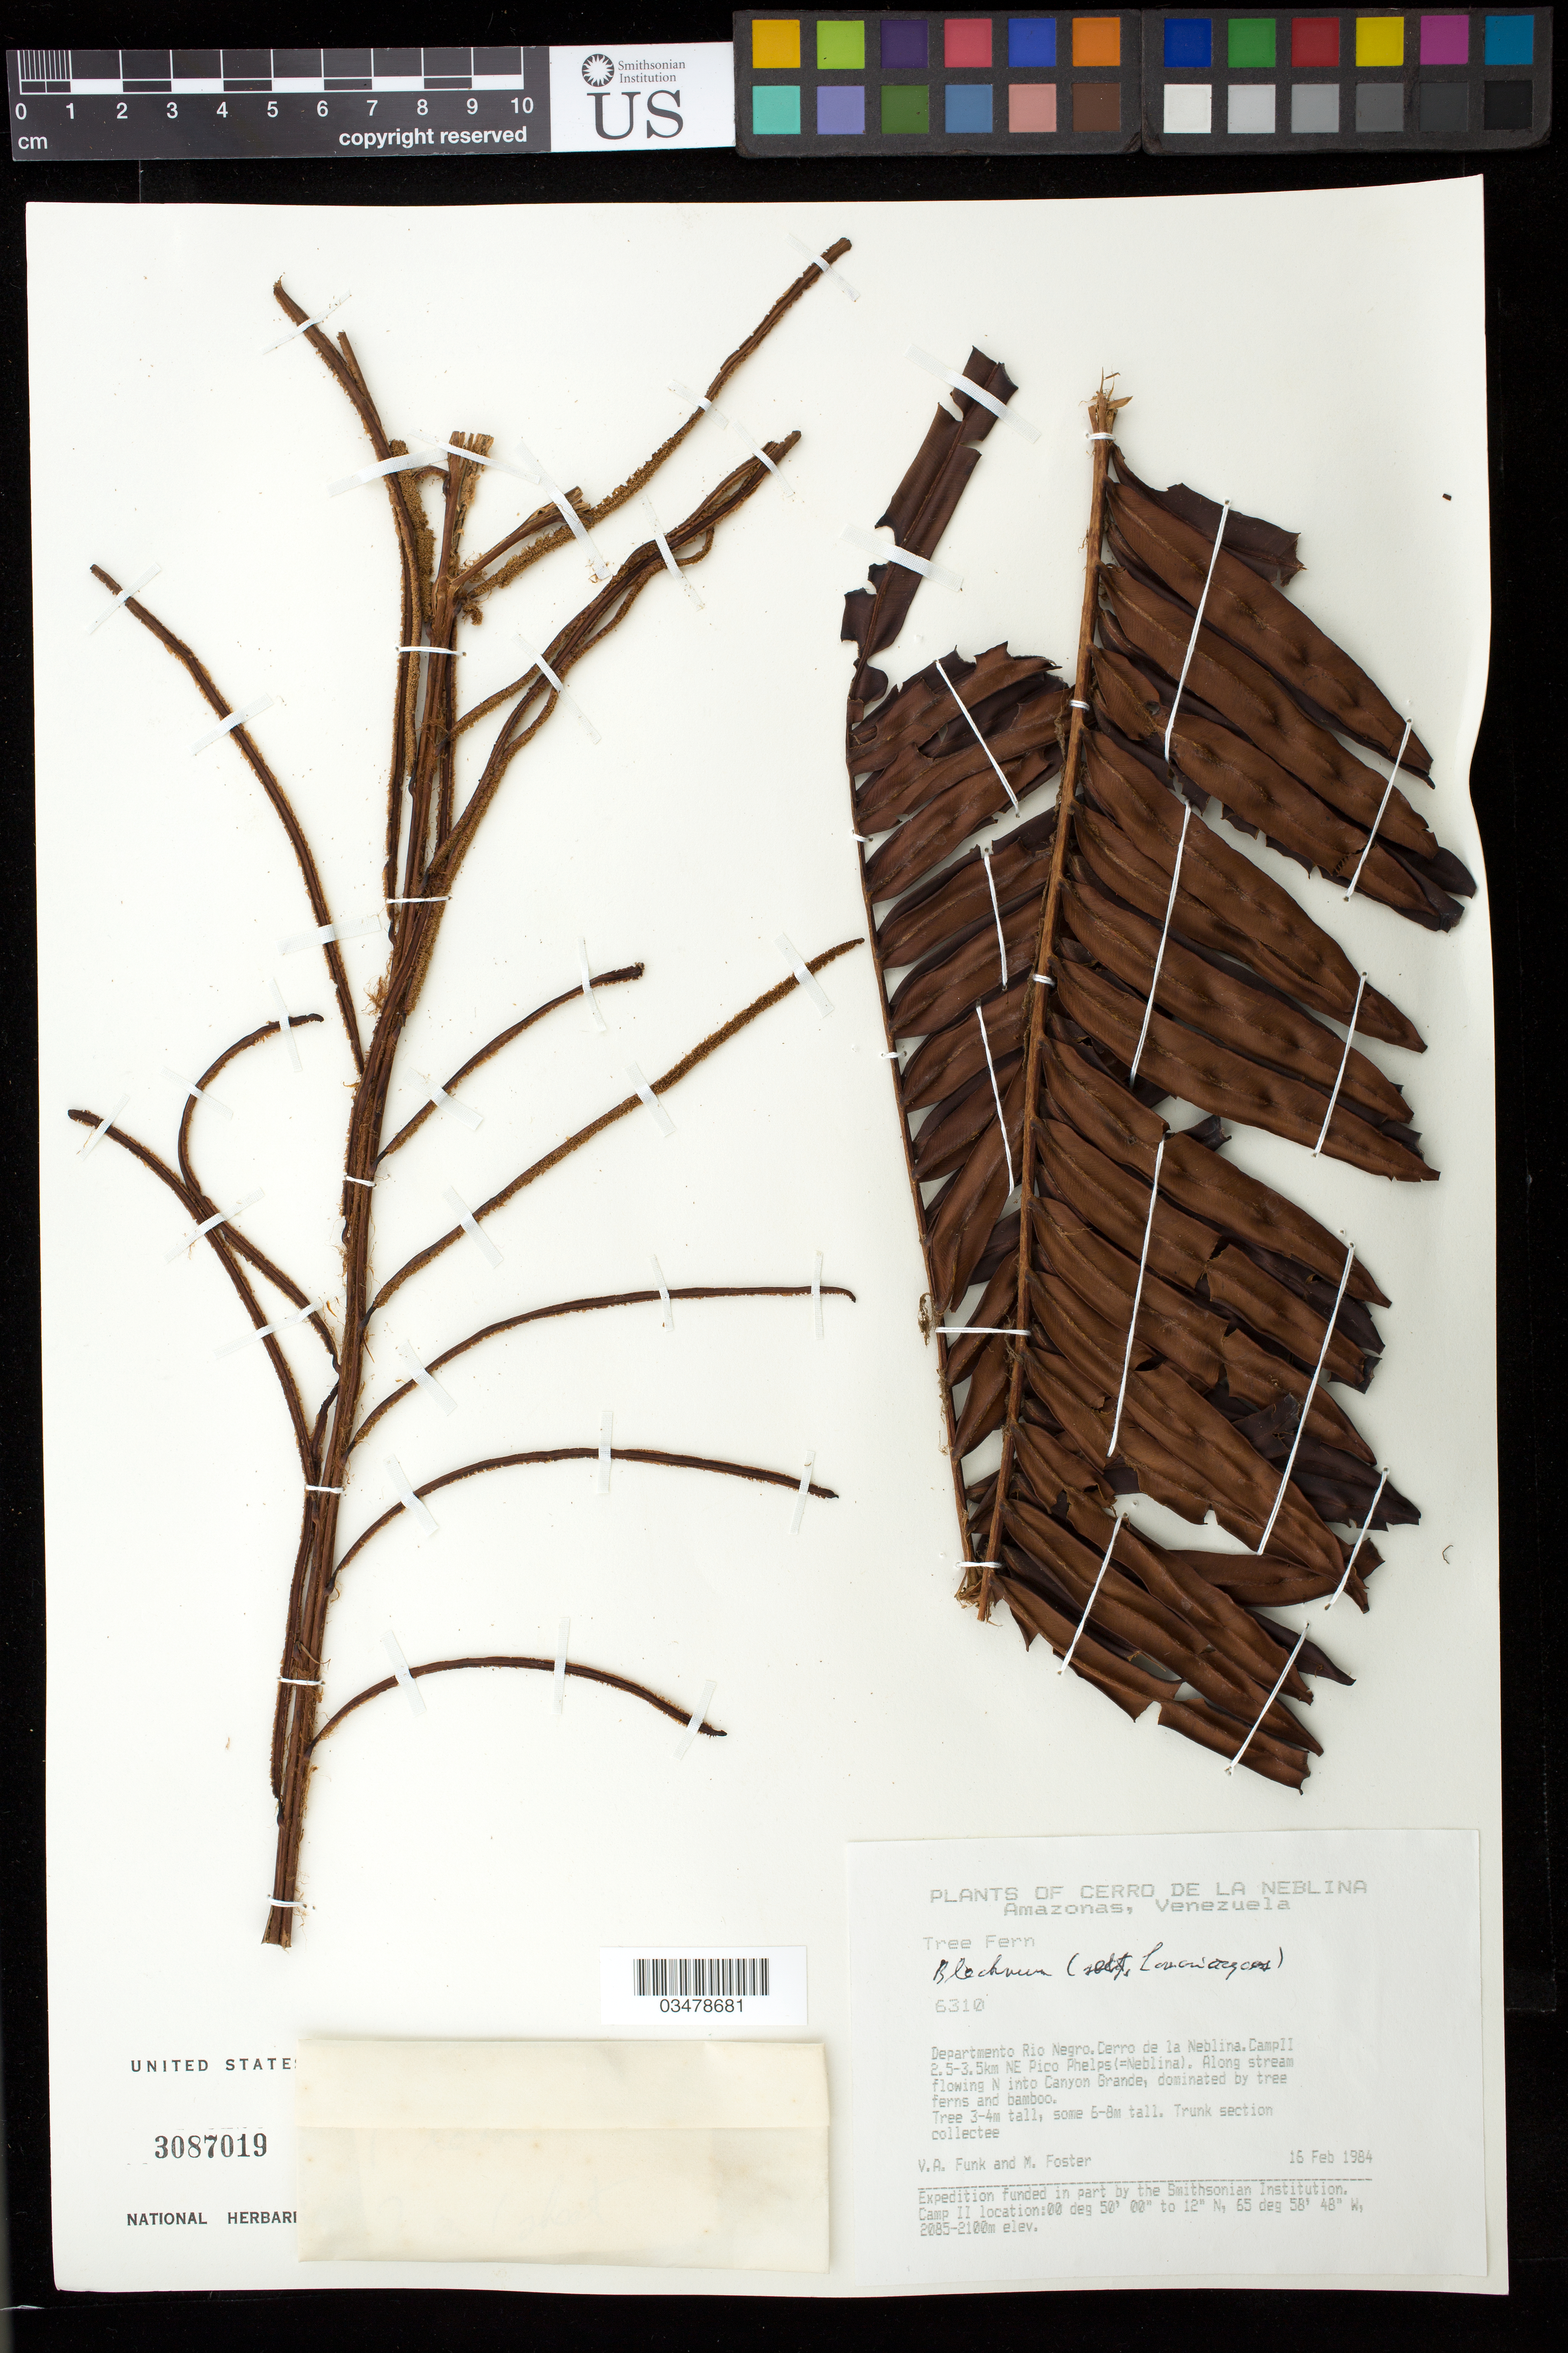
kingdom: Plantae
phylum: Tracheophyta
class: Polypodiopsida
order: Polypodiales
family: Blechnaceae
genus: Blechnum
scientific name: Blechnum sp.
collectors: V. Funk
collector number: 6310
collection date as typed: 16-Feb-1984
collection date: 1984-02-16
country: Venezuela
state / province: Amazonas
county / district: Río Negro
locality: Cerro de la Neblina, Camp II 2.5-3.5 km NE Pico Phelps (=Neblina)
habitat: Wet meadow with Heliamphora, grasses and sphagnum surrounded by low forest of predominately Euterpe and Bonnetia.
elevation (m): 2085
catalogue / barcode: US 3087019